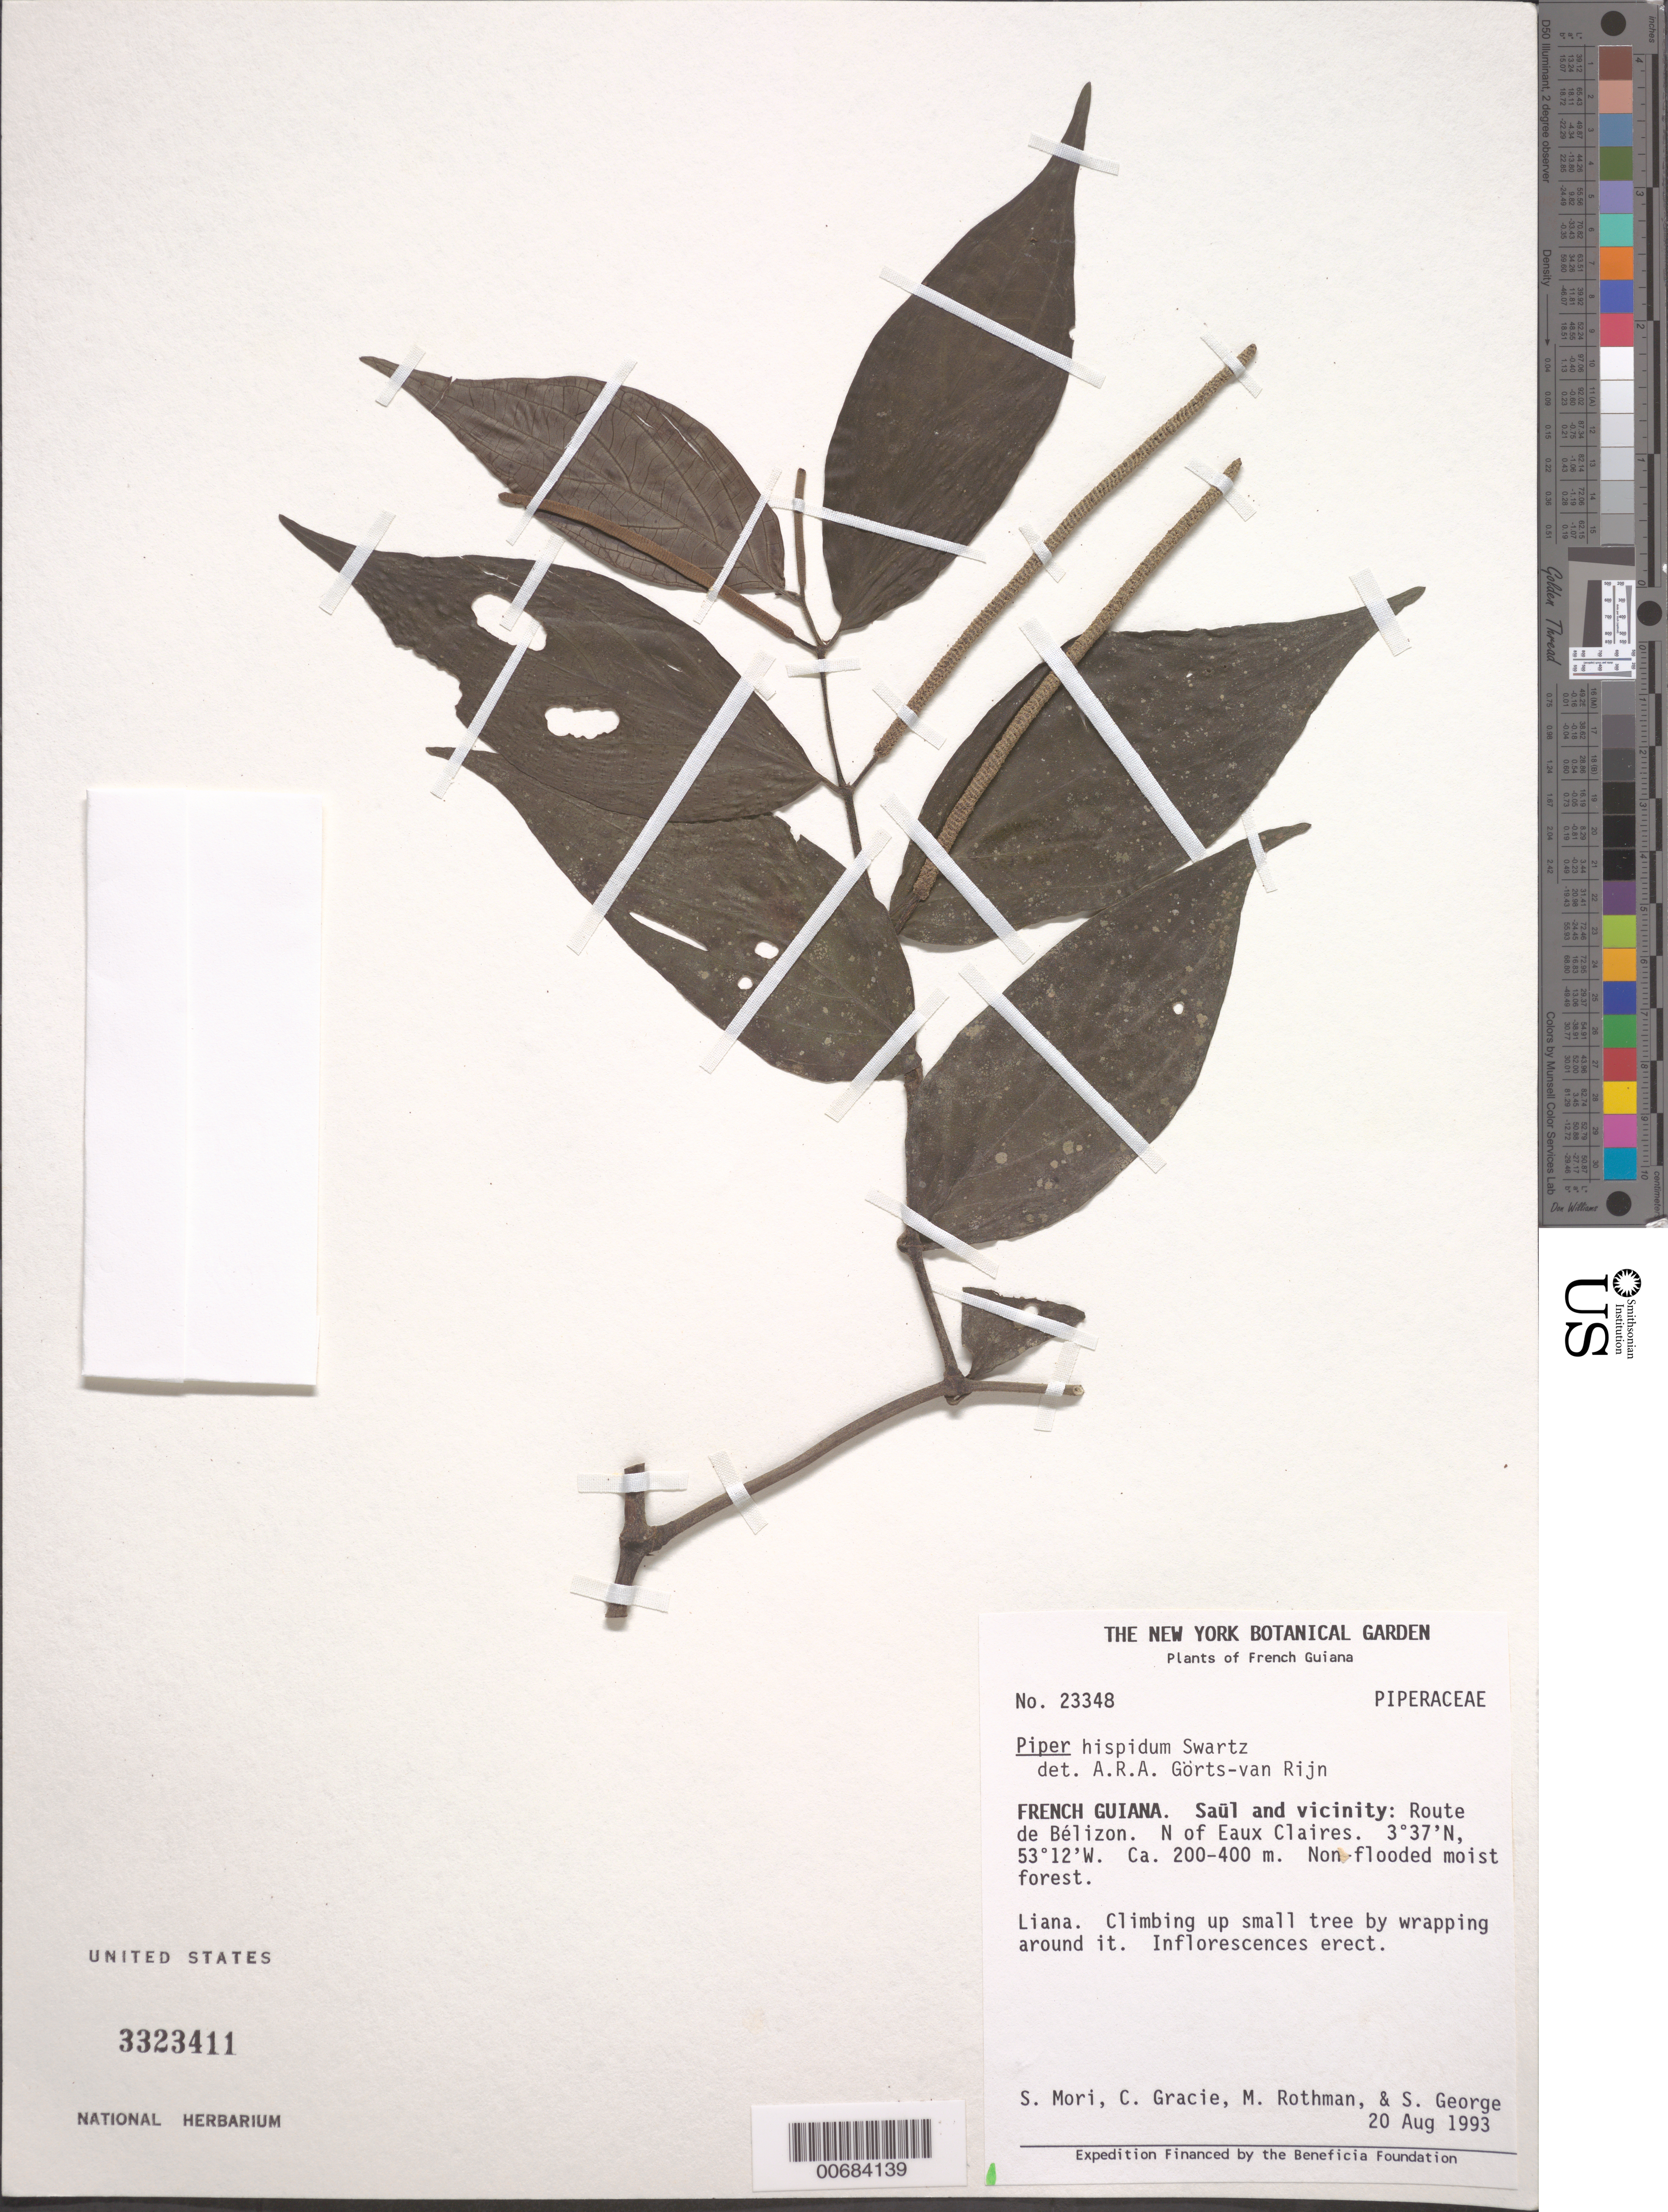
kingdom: Plantae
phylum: Tracheophyta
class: Magnoliopsida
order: Piperales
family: Piperaceae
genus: Piper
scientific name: Piper hispidum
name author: Sw.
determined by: Görts-van Rijn, A. R. A.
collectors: S. Mori, C. A. Gracie, M. Rothman & S. George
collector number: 23348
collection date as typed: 20-Aug-93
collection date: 1993-08-20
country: French Guiana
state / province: Saint-Laurent-du-Maroni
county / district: Saül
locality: Saül and vic., Route de Bélizon, N of Eaux Claires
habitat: Non-flooded moist forest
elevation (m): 200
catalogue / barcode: US 3323411